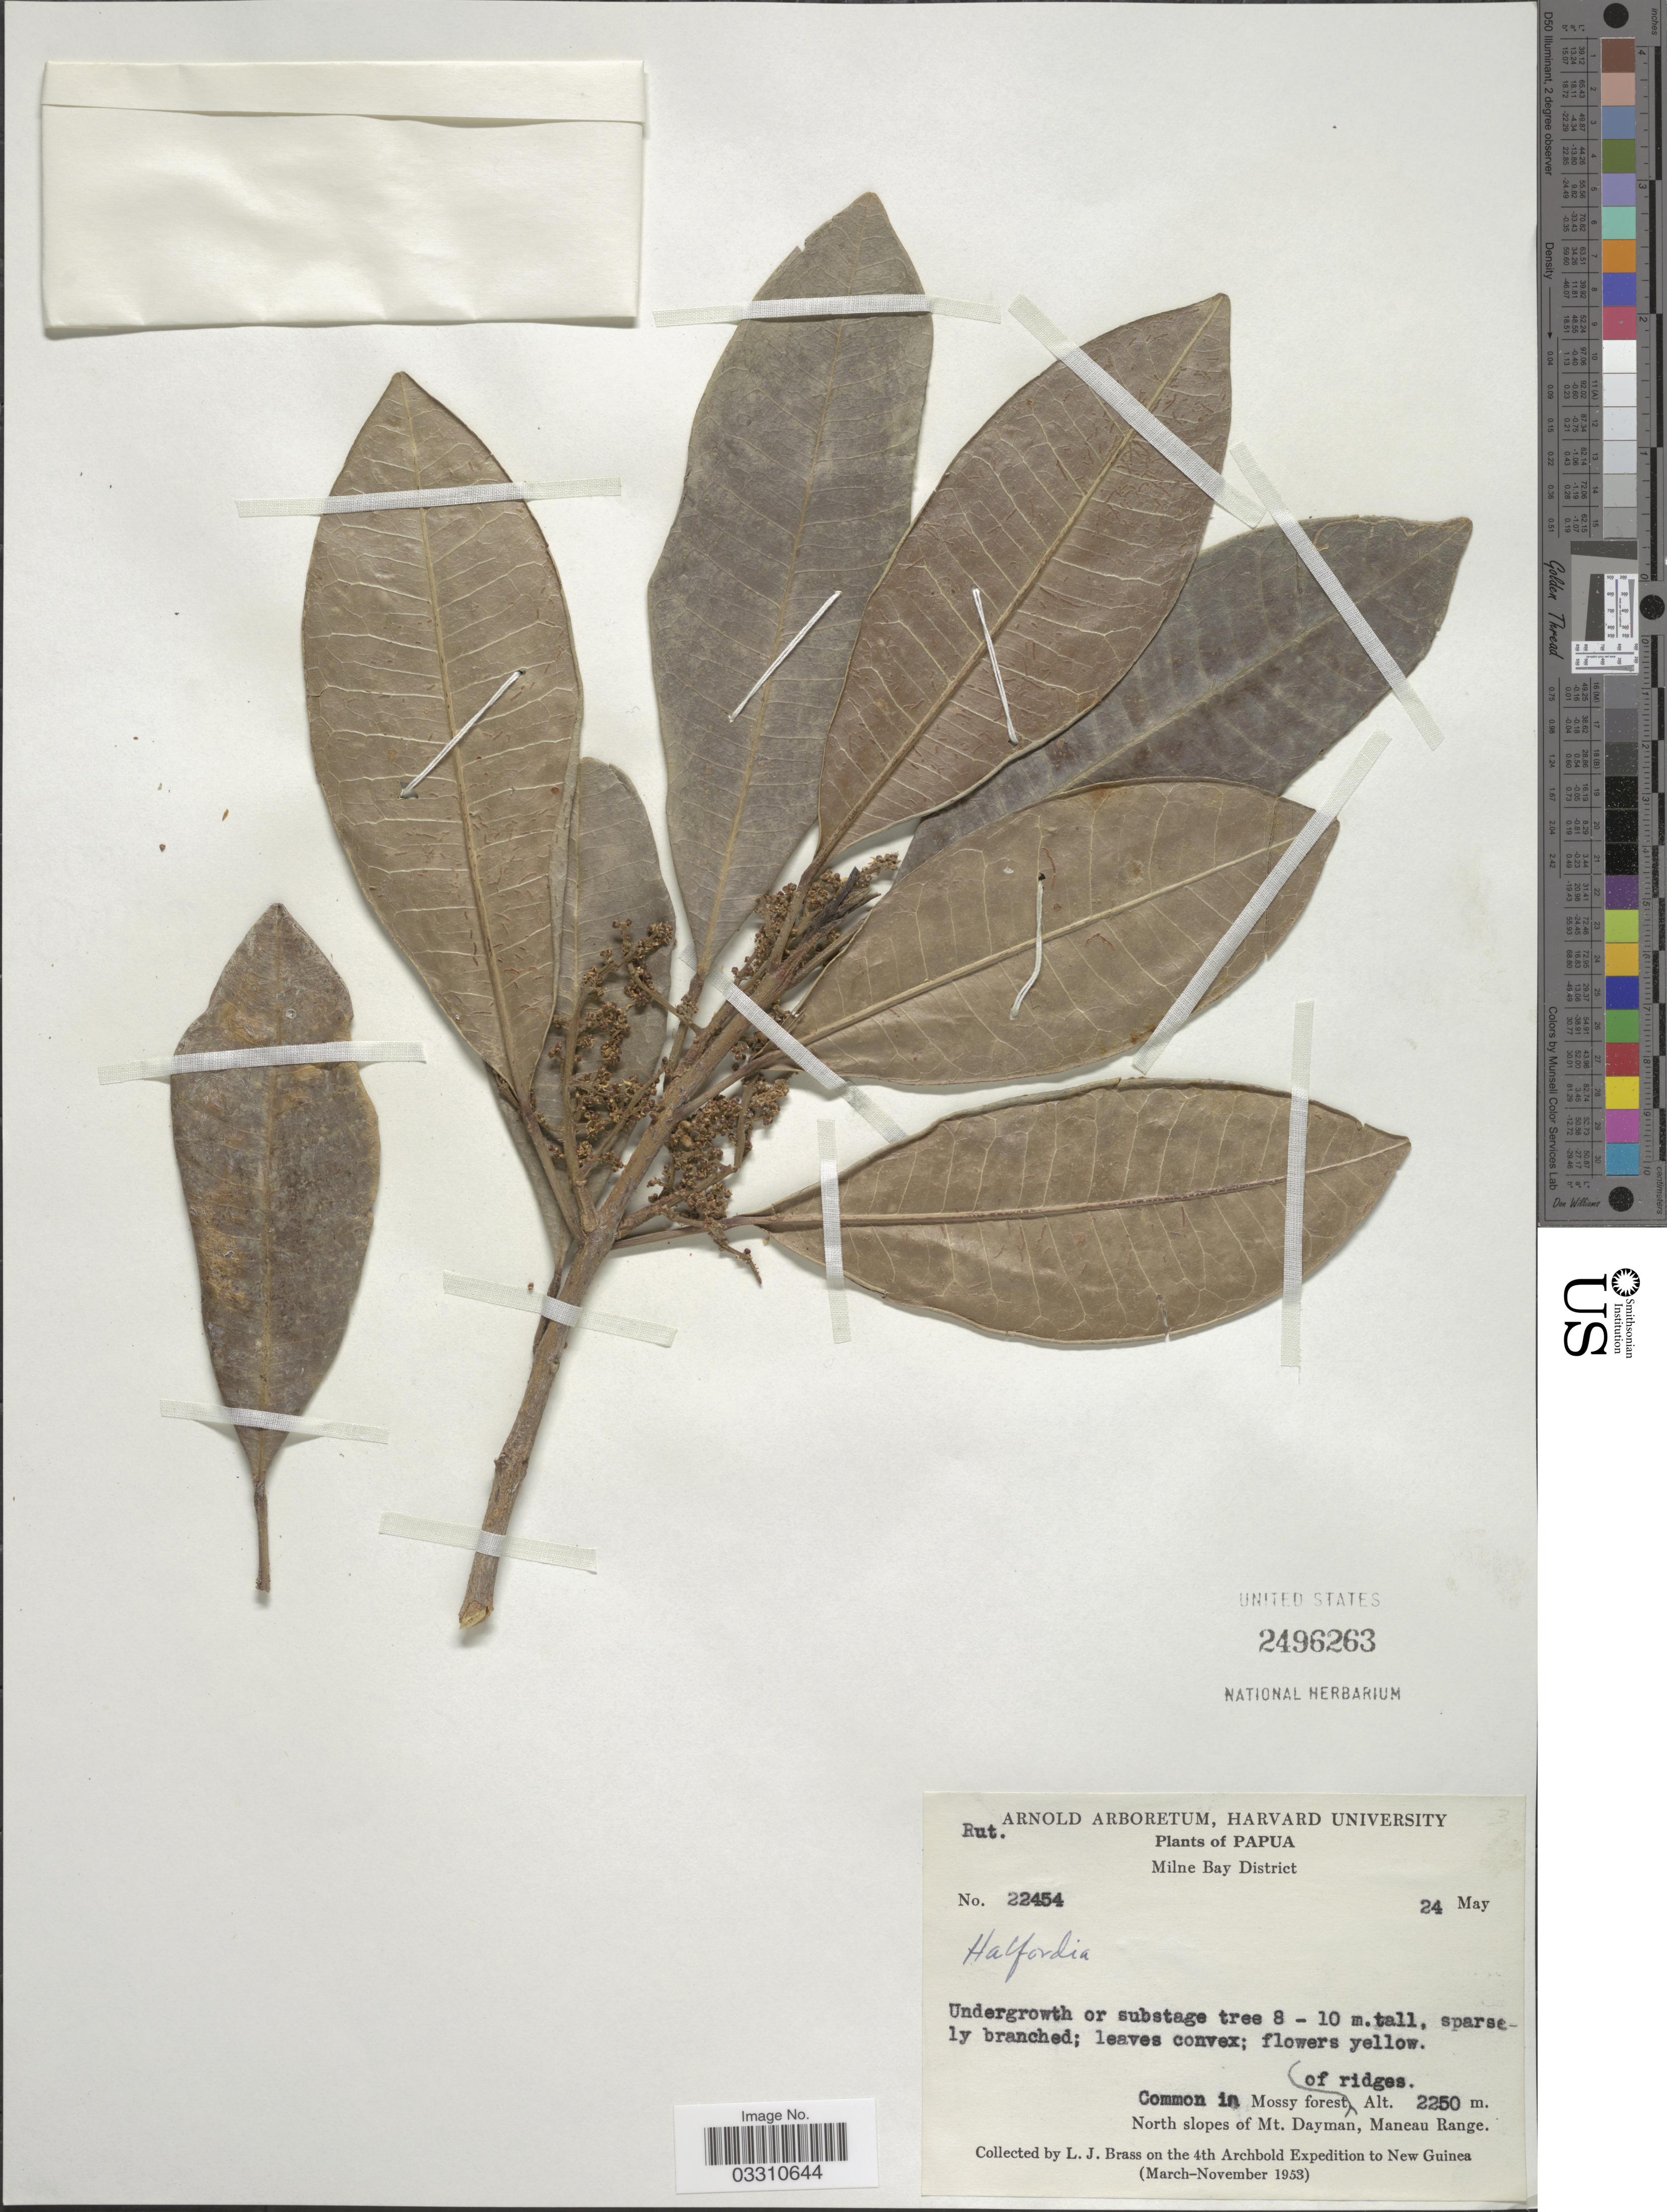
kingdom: Plantae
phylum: Tracheophyta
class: Magnoliopsida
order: Sapindales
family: Rutaceae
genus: Halfordia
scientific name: Halfordia sp.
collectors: L. J. Brass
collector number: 22454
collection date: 1953-05-24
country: Papua New Guinea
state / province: Milne Bay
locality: Papua. Milne Bay District. North slopes of Mt. Dayman, Maneau Range. New Guinea.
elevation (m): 2250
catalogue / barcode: US 2496263